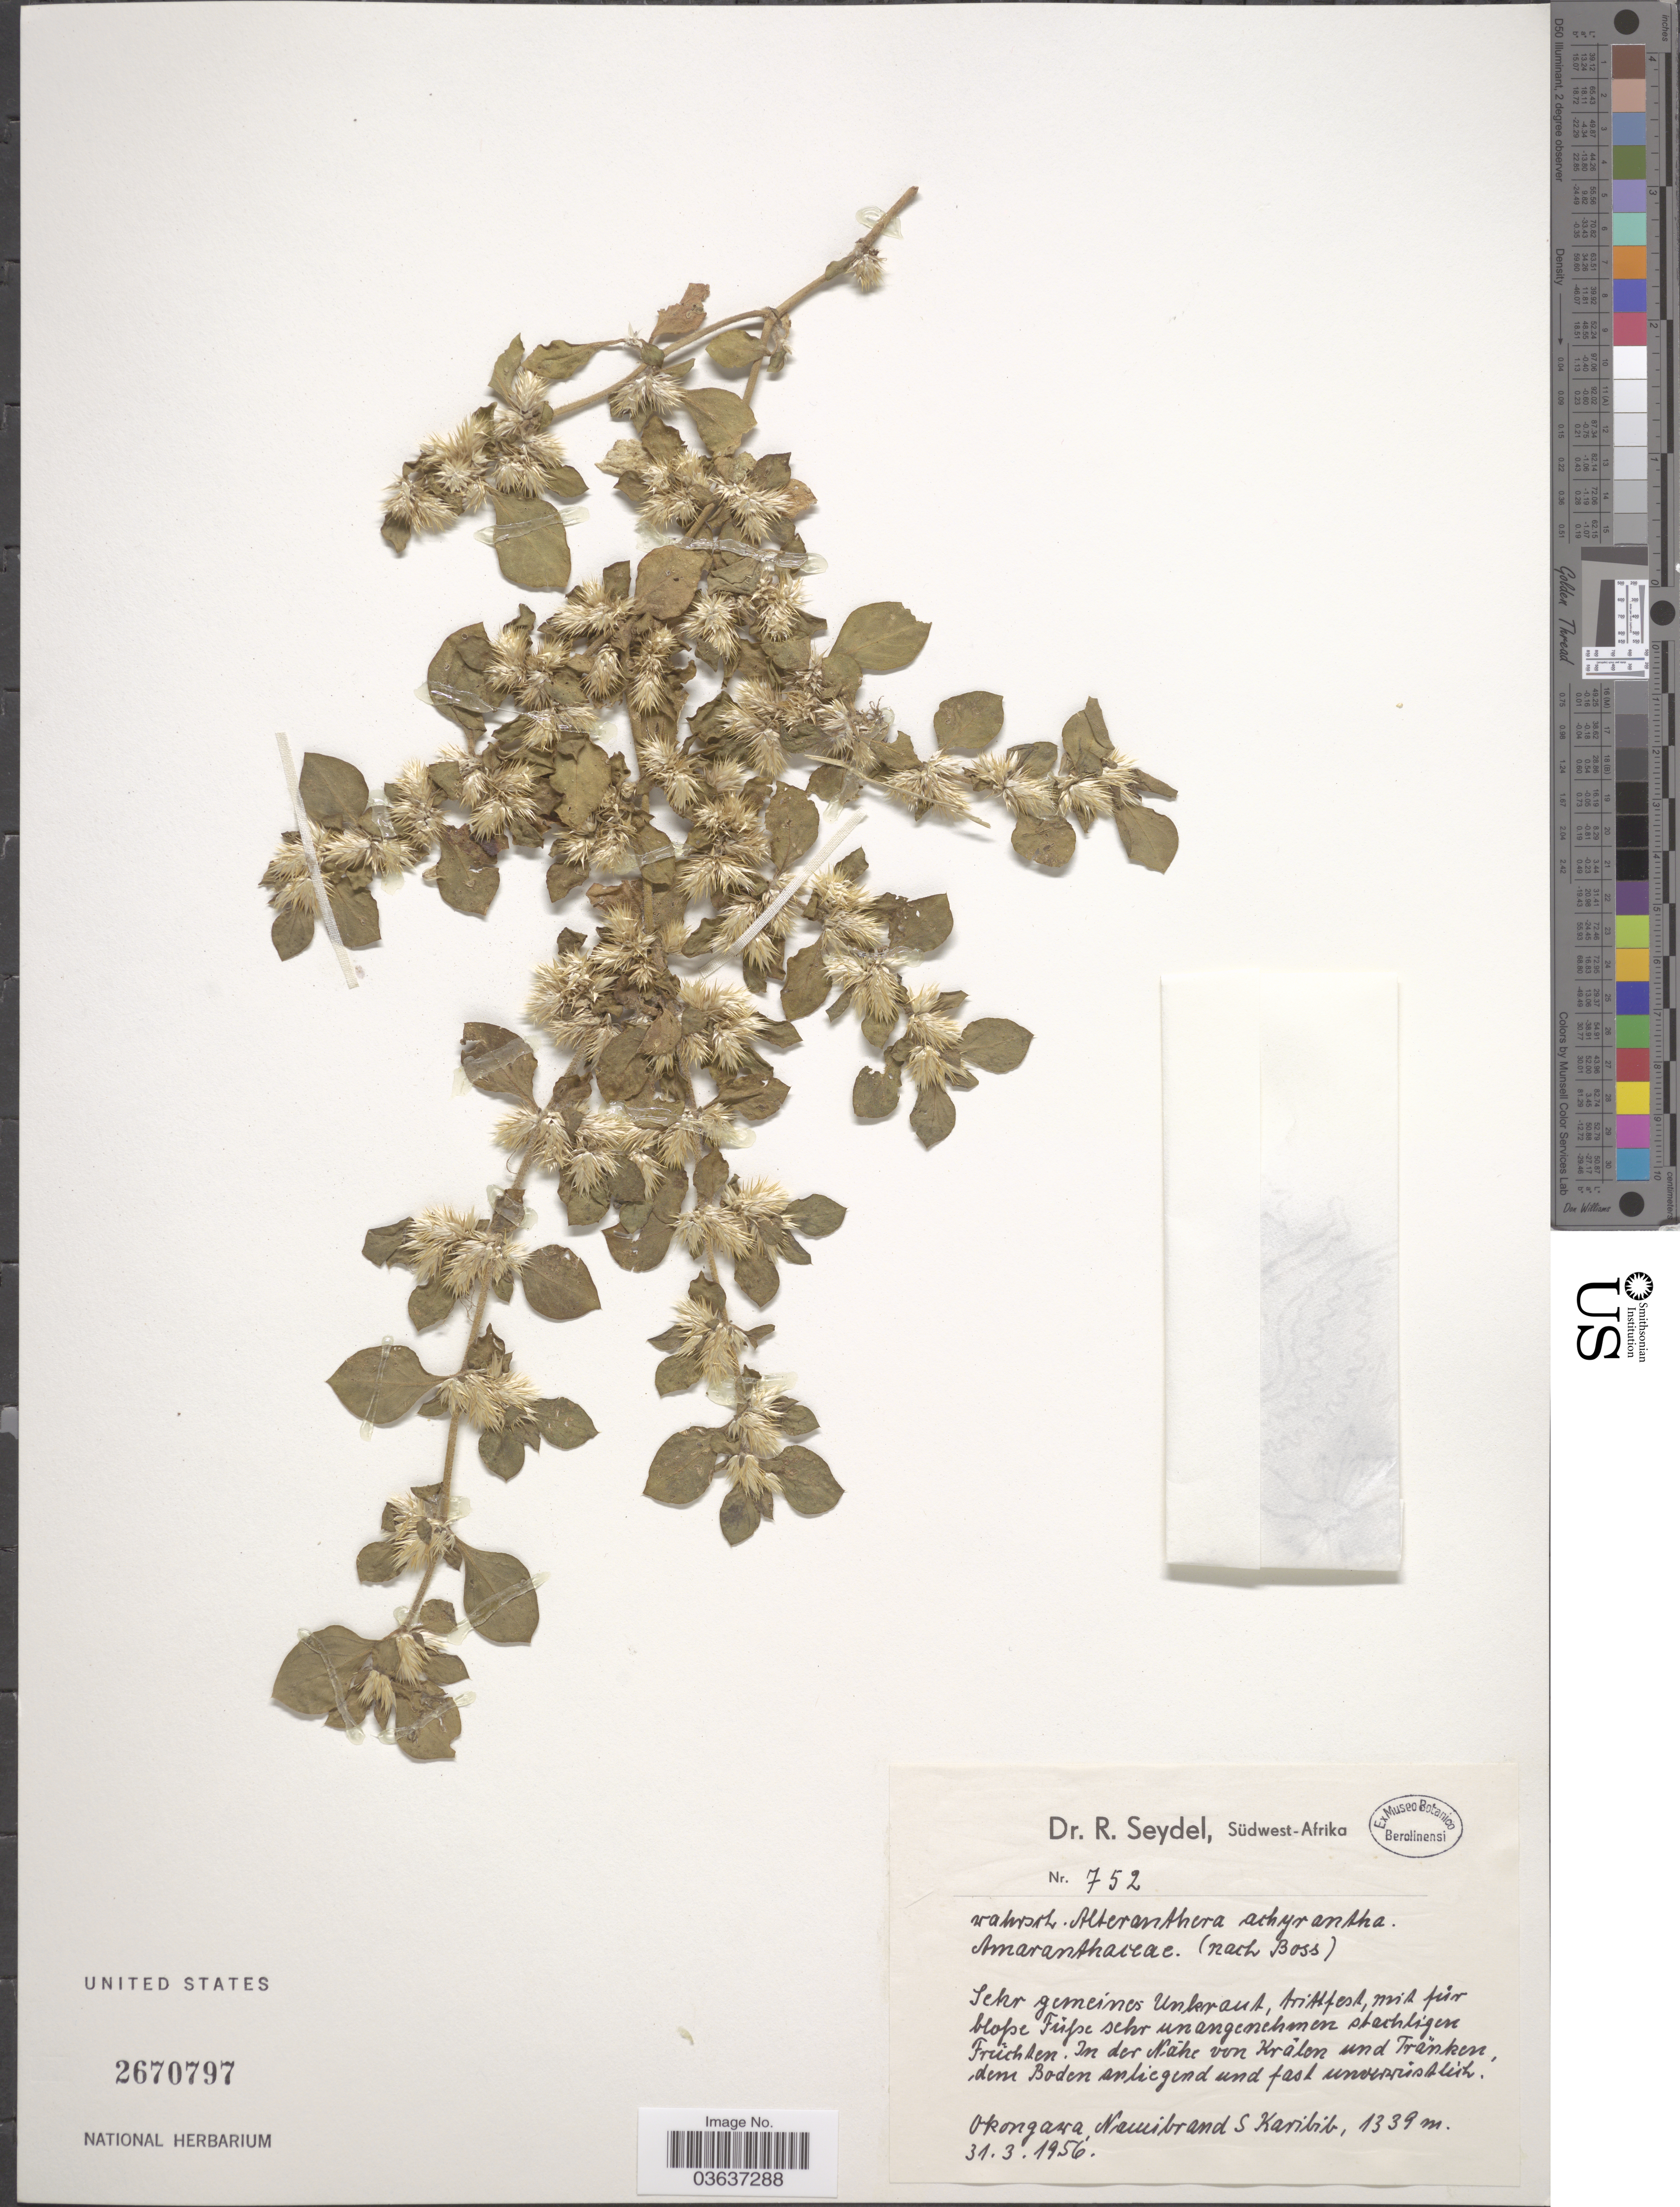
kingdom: Plantae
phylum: Tracheophyta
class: Magnoliopsida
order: Caryophyllales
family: Amaranthaceae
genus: Alternanthera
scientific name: Alternanthera achyrantha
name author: (L.) R. Br.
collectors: R. Seydel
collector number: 752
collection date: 1956-03-31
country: Namibia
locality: Südwest-Afrika. Okongawa, Namibrand S Karibib.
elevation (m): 1339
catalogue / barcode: US 2670797